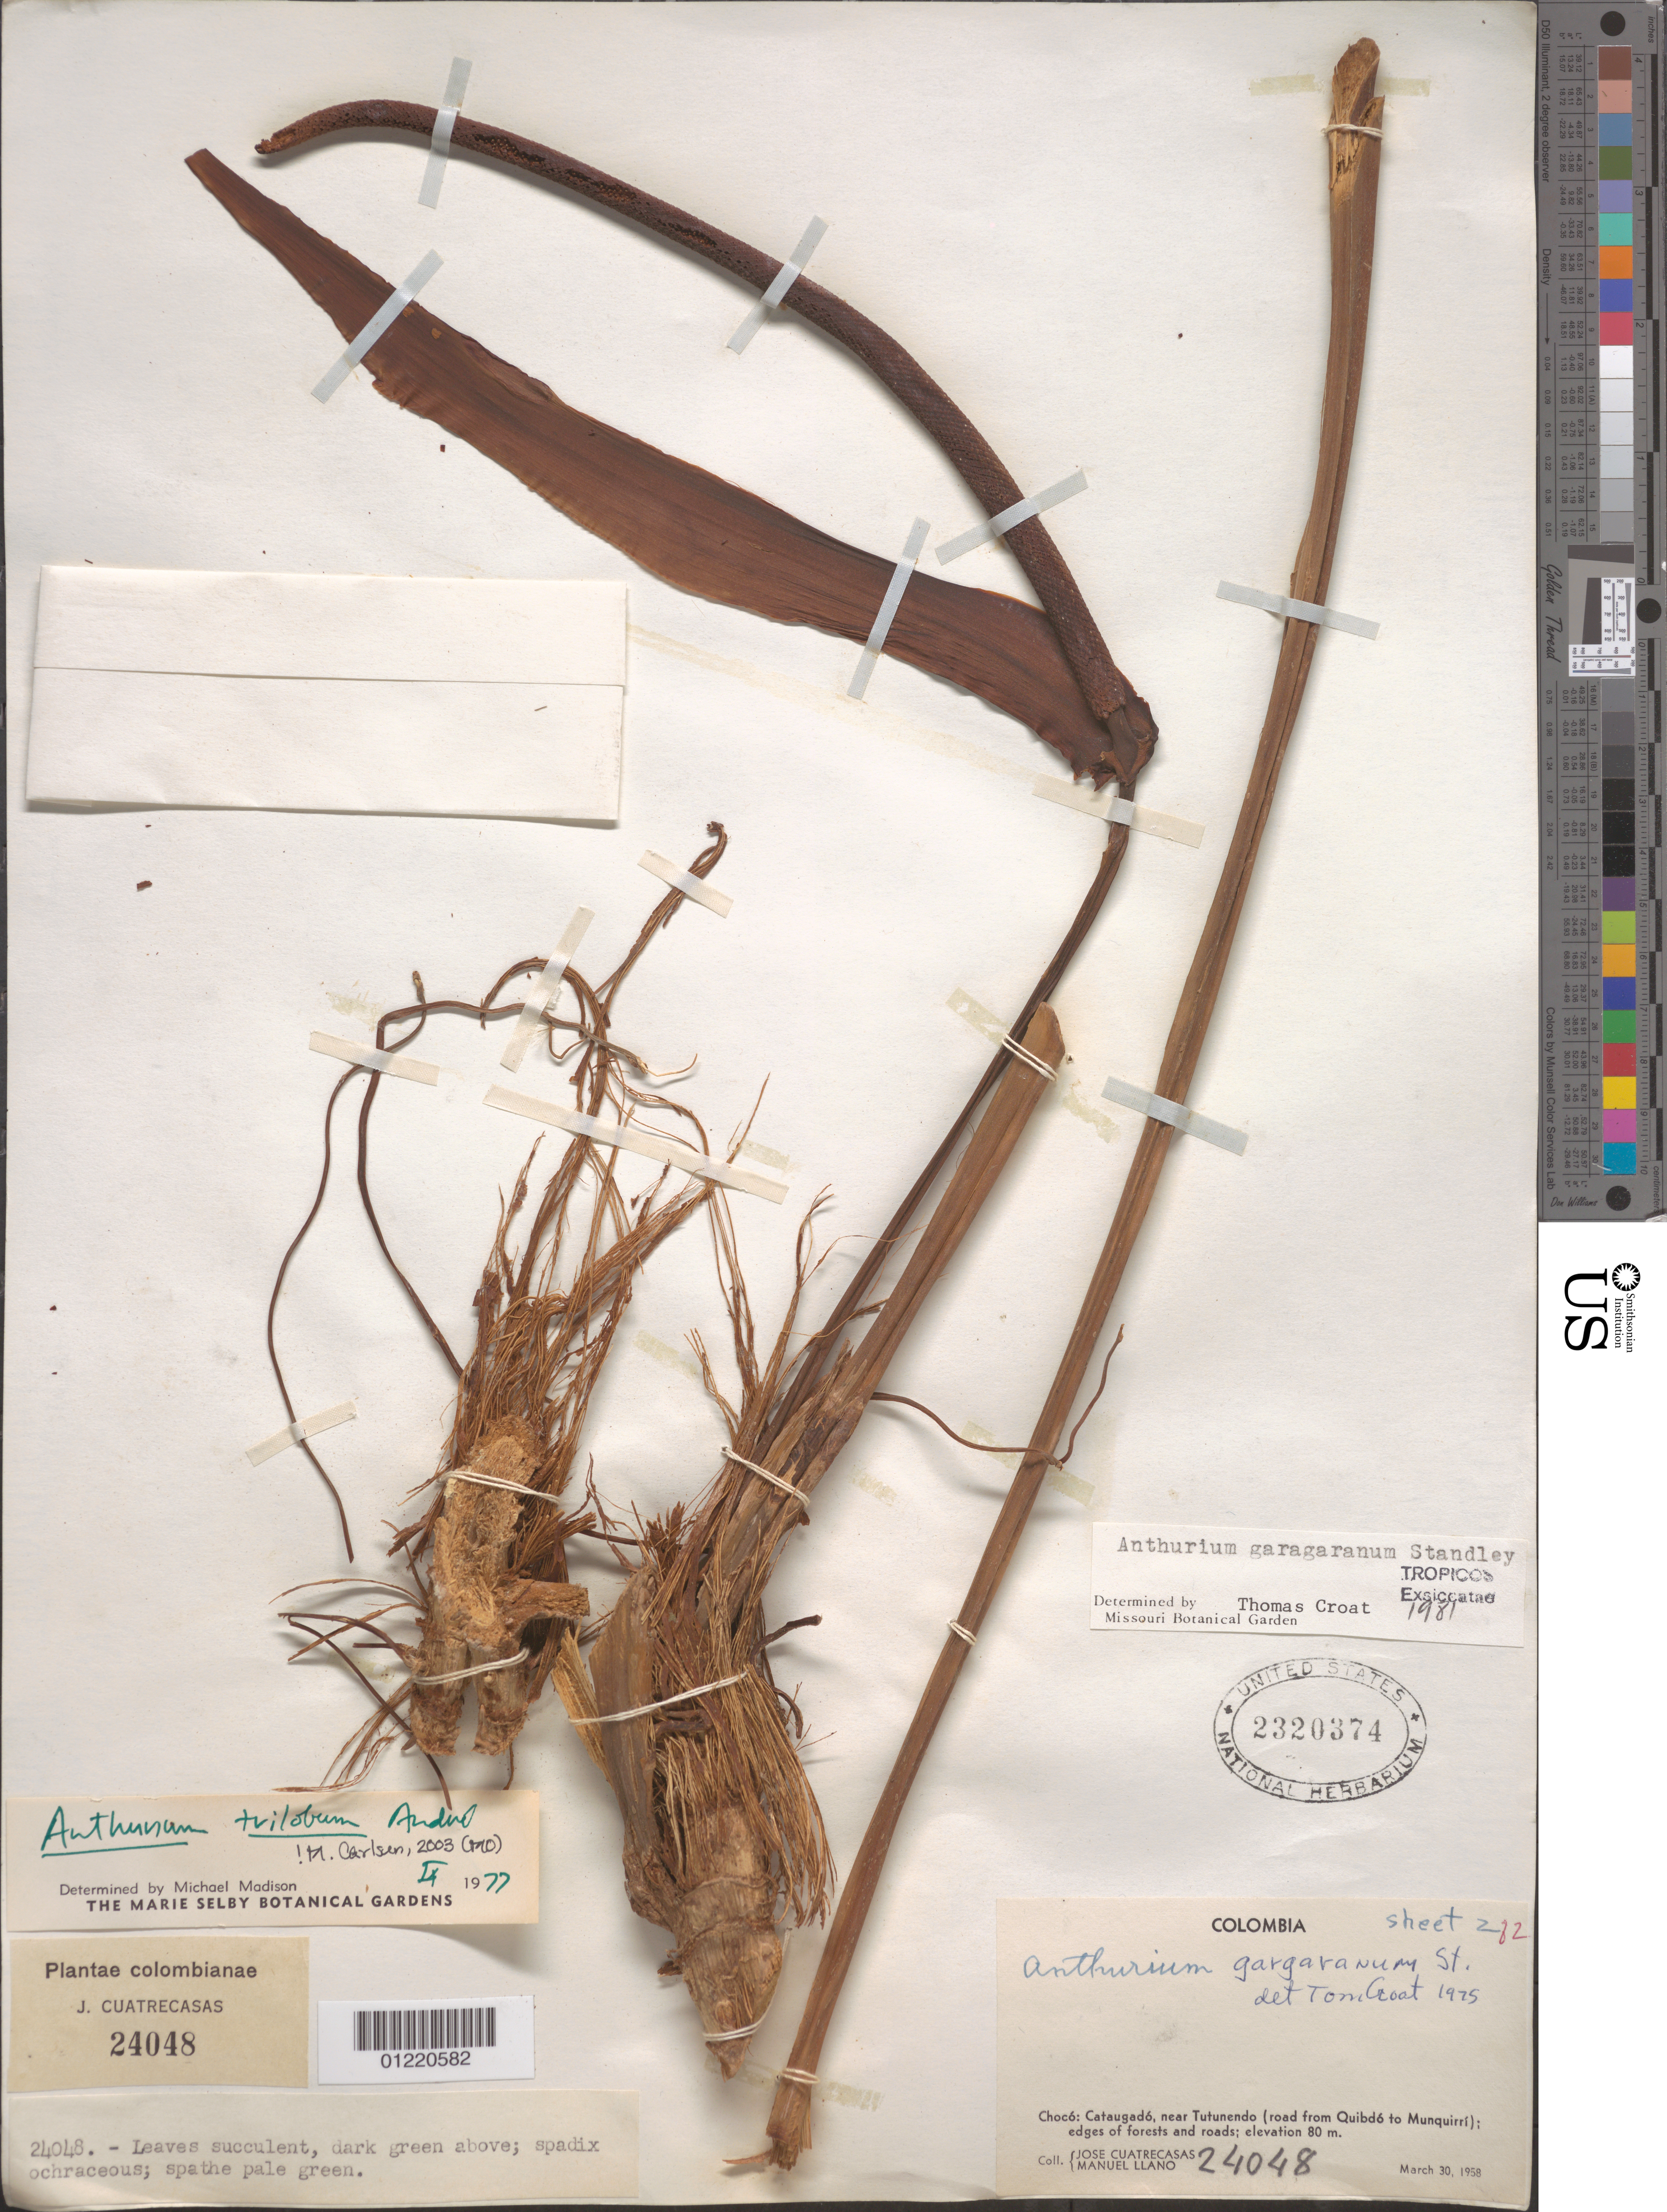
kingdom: Plantae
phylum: Tracheophyta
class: Liliopsida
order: Alismatales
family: Araceae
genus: Anthurium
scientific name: Anthurium trilobum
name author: André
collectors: J. Cuatrecasas & M. Llano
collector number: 24048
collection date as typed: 30 Mar 1958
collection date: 1958-03-30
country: Colombia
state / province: Chocó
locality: Cataugadó near Tutunendo (road from Quibdó to Munquirrí)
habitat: edges of forests and roads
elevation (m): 80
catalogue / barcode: US 2320374